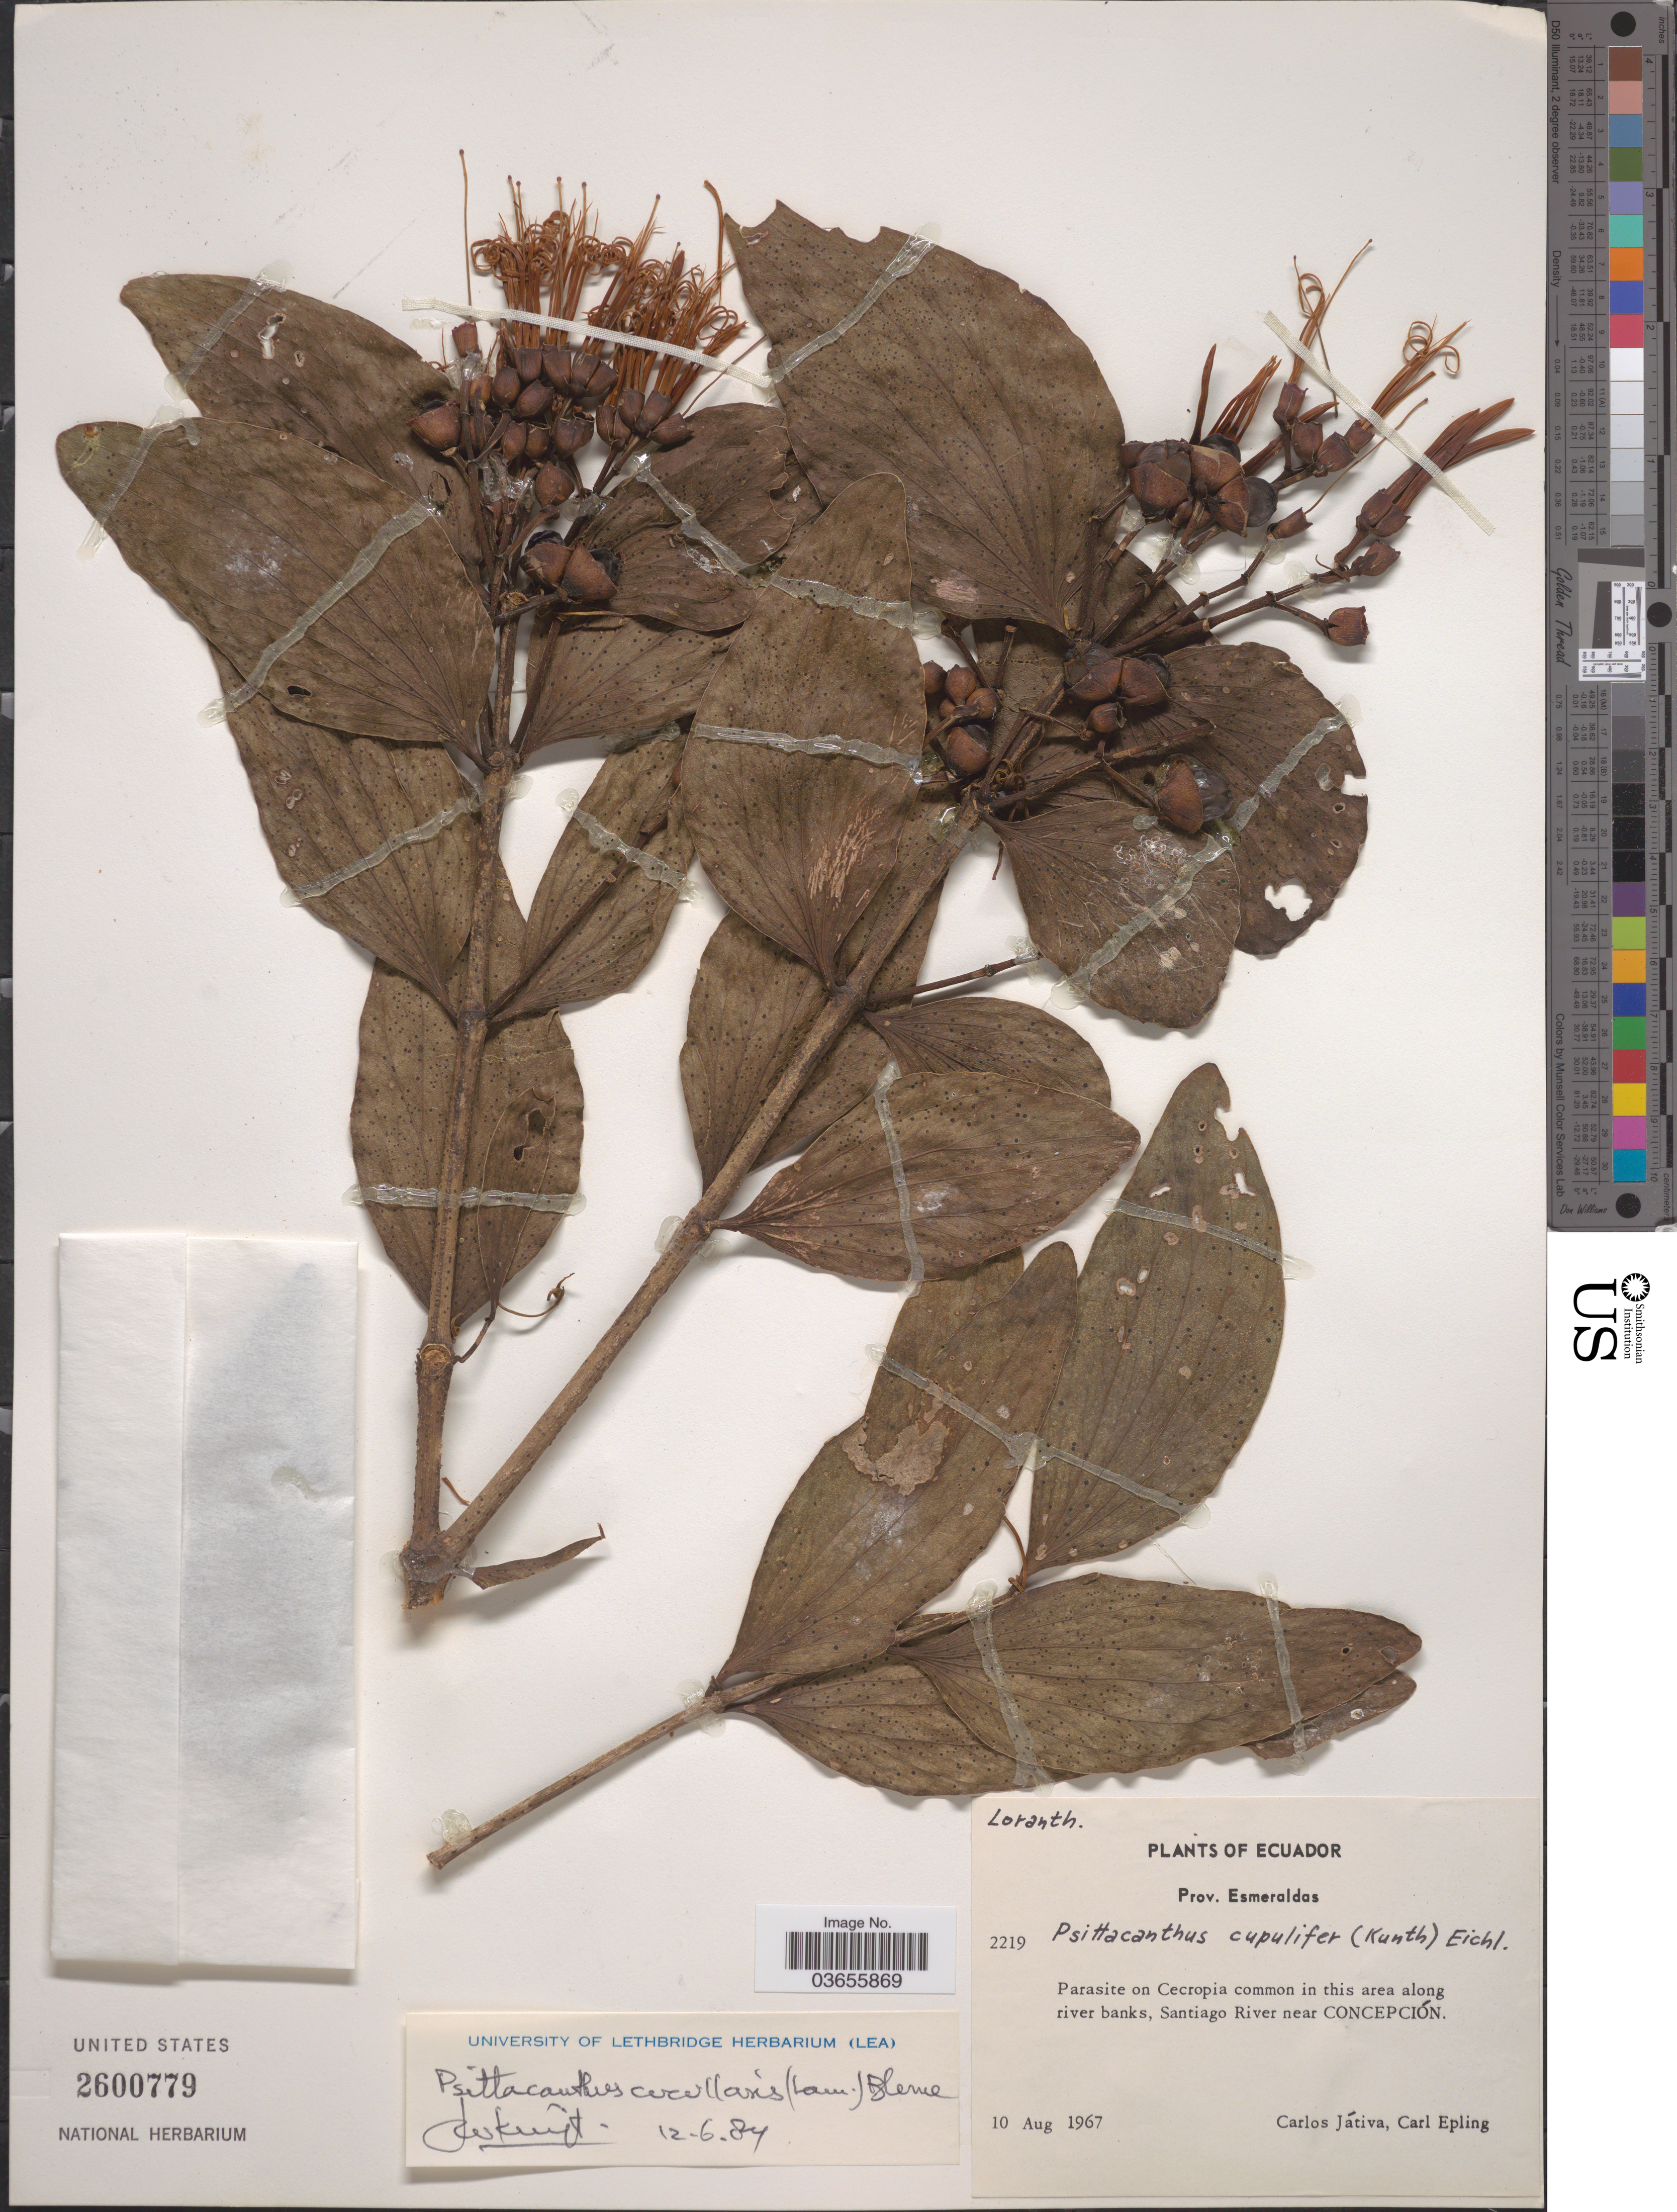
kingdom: Plantae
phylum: Tracheophyta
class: Magnoliopsida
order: Santalales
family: Loranthaceae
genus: Psittacanthus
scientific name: Psittacanthus cucullaris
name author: (Kunth) G. Don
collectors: C. D. Játiva & C. C. Epling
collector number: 2219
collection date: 1967-08-10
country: Ecuador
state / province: Esmeraldas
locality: Parasite on Cecropia common in this area along river banks, Santiago River near Concepción.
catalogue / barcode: US 2600779